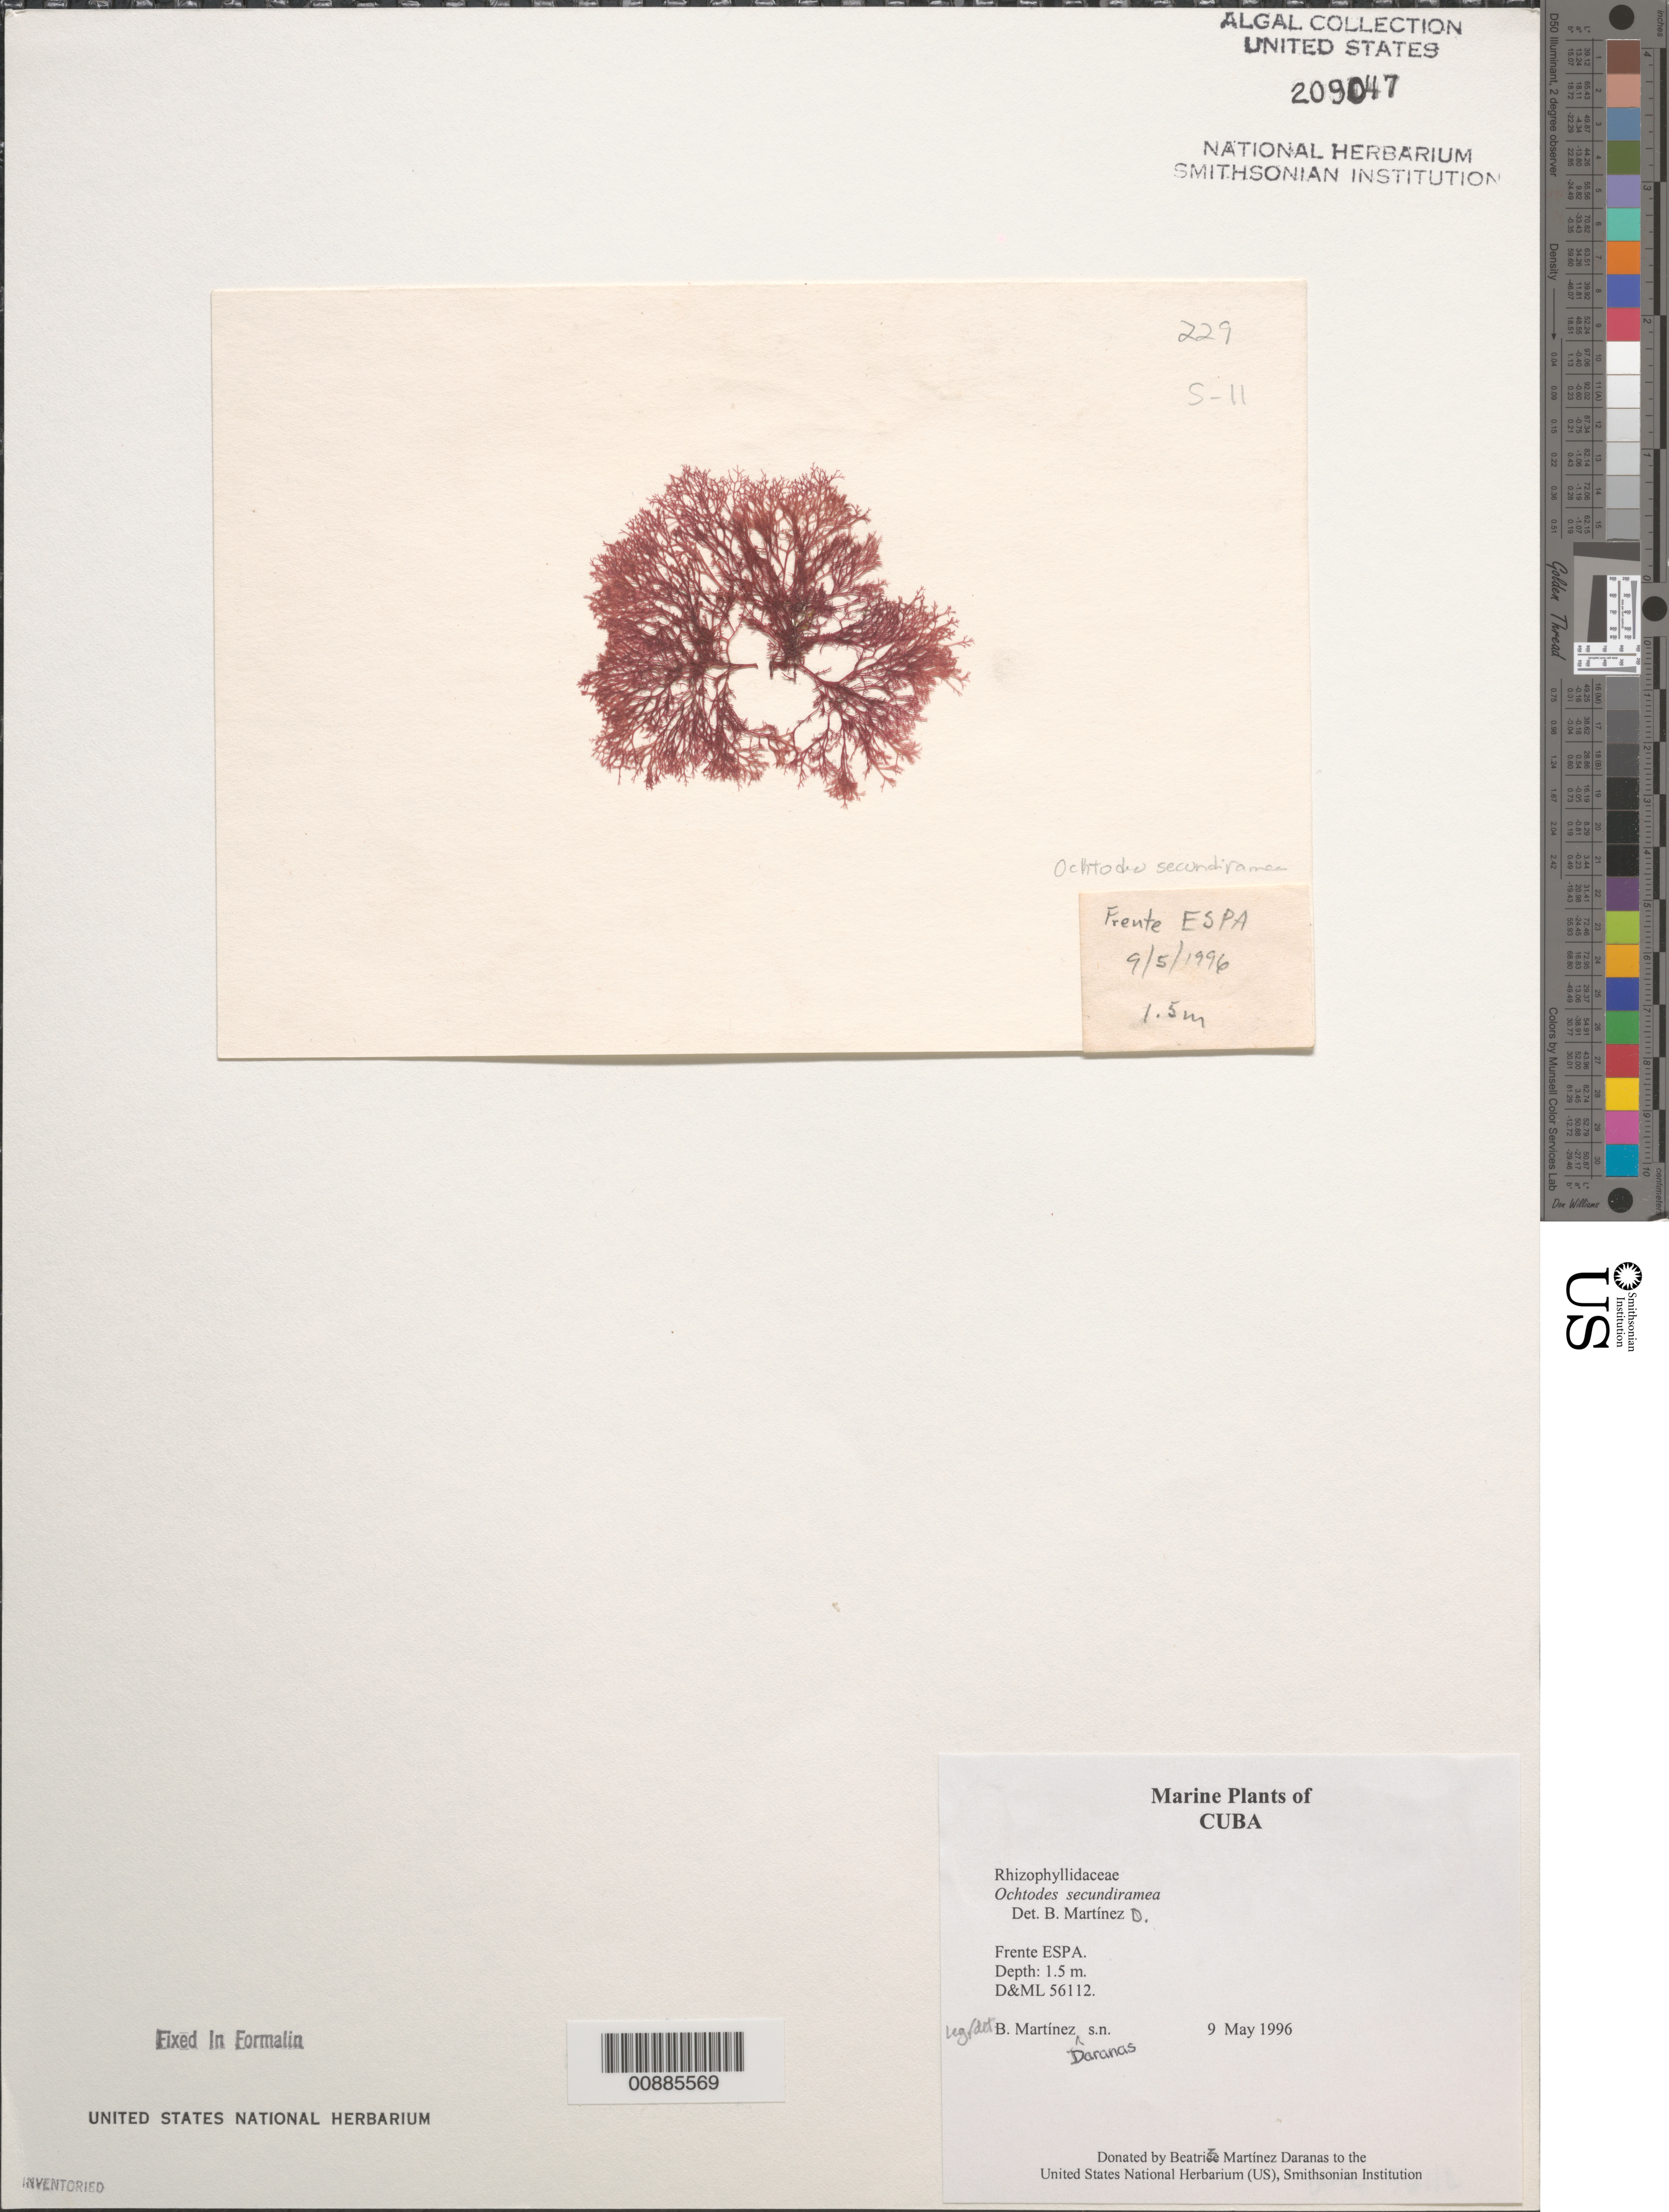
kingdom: Plantae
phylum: Rhodophyta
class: Florideophyceae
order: Gigartinales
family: Rhizophyllidaceae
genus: Ochtodes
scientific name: Ochtodes secundiramea, ined.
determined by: Martinez Daranas, B.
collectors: B. Martinez Daranas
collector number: D&ML 56112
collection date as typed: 09 May 1996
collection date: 1996-05-09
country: Cuba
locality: Frente ESPA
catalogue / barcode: US 209047